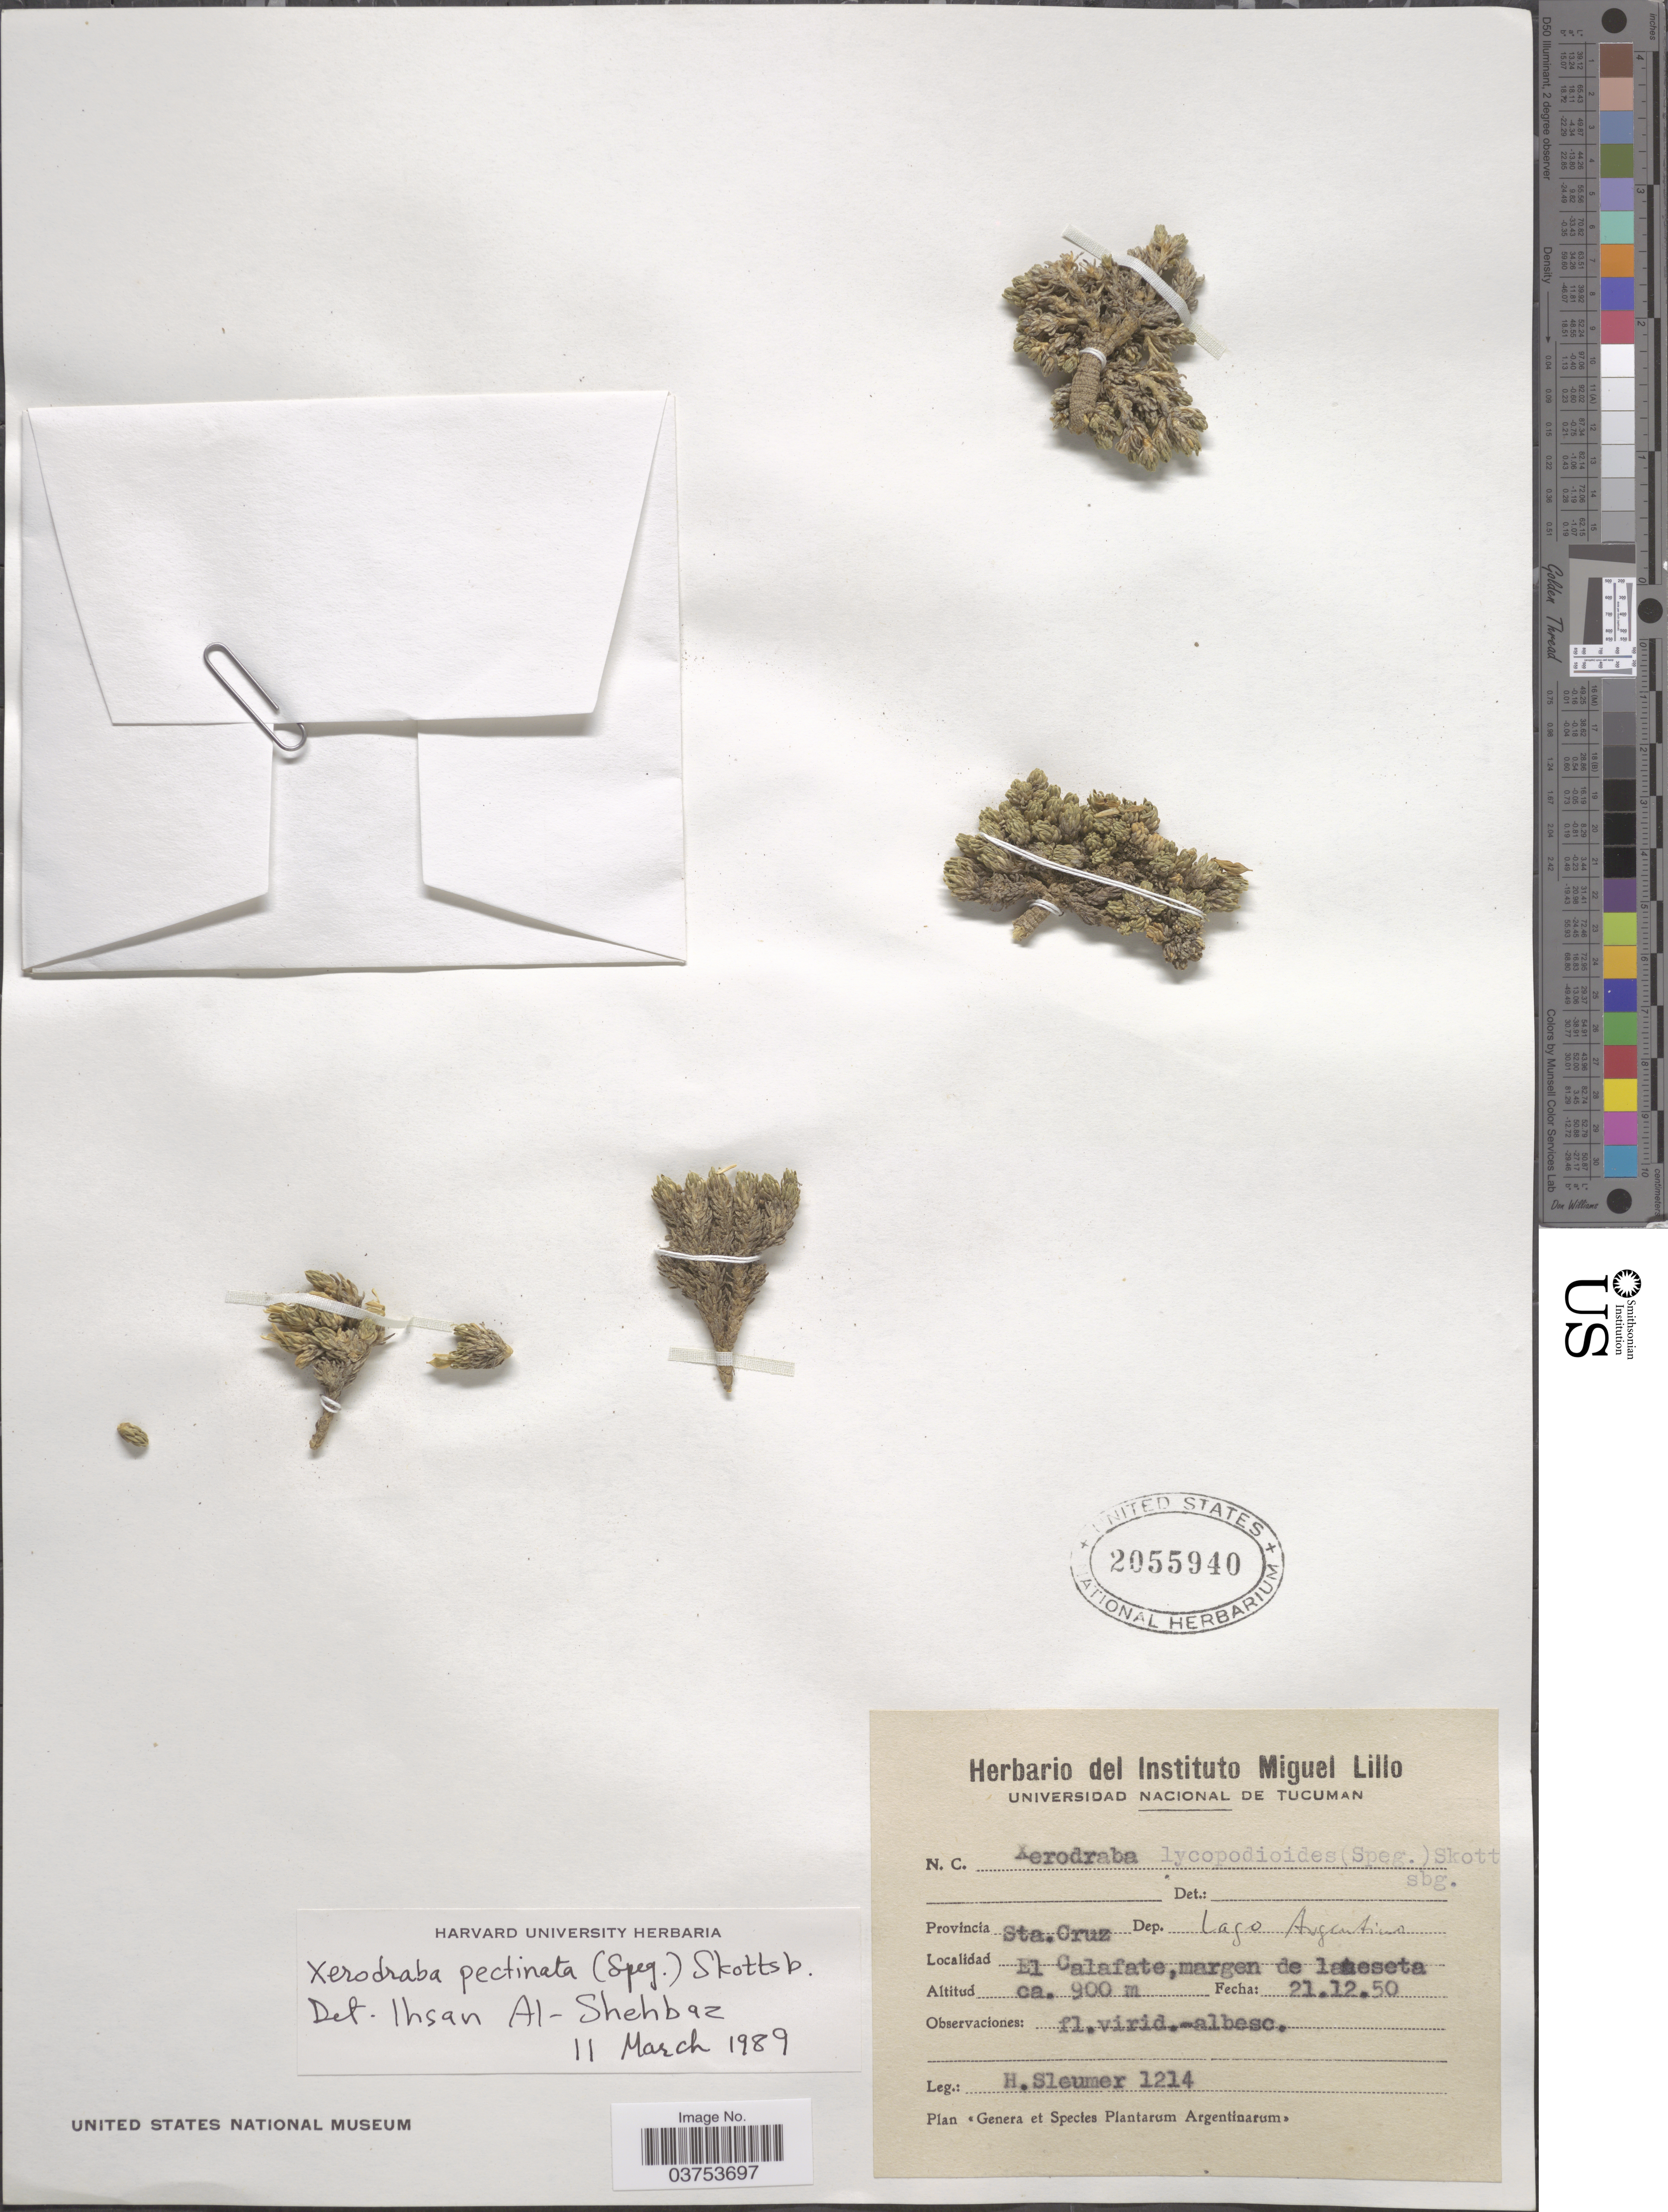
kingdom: Plantae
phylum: Tracheophyta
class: Magnoliopsida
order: Brassicales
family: Brassicaceae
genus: Xerodraba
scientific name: Xerodraba pectinata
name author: Skottsb.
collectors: H. O. Sleumer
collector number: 1214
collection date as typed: Transcribed d/m/y: 21/12/50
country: Argentina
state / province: Santa Cruz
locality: Sta. Cruz. Dep. lago Argentino. El Calafate.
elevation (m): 900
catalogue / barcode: US 2055940